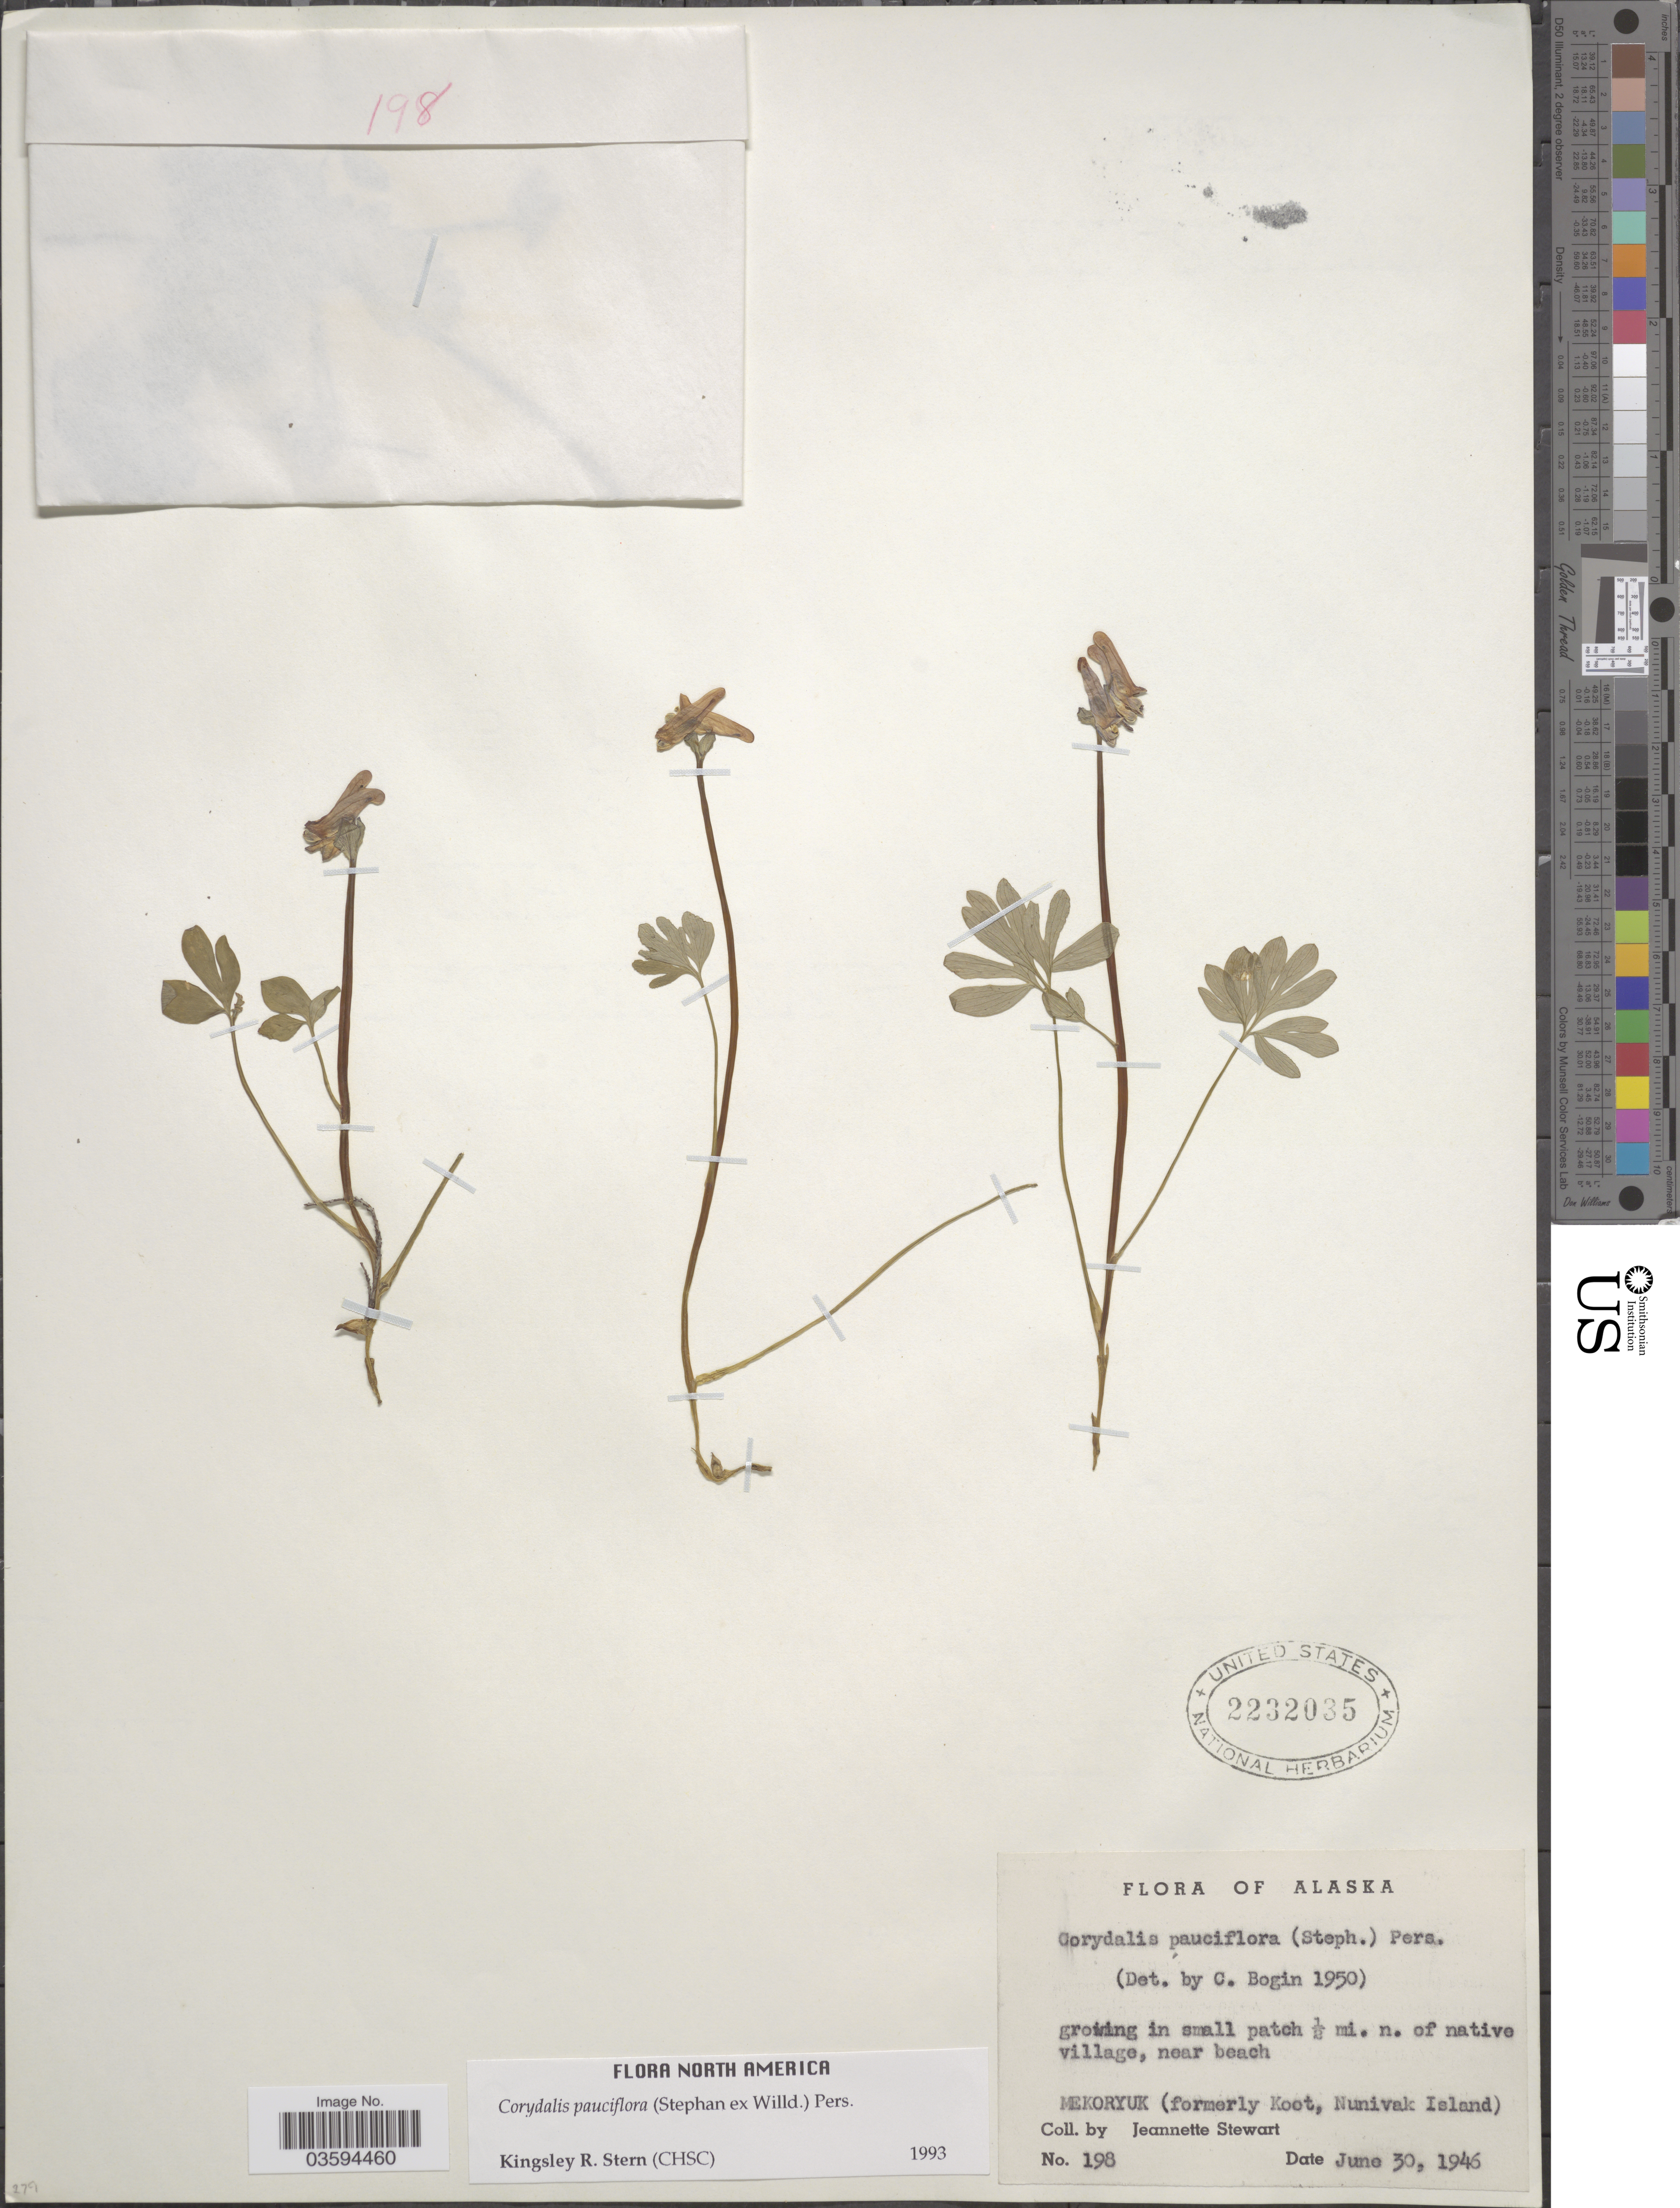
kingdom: Plantae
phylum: Tracheophyta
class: Magnoliopsida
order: Ranunculales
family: Papaveraceae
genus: Corydalis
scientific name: Corydalis pauciflora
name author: (Stephan) Pers.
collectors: J. Stewart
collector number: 198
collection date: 1946-06-30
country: United States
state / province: Alaska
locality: In small patch ½ mi. n. of native village, near beach. Mekoryuk (formerly Koot, Nunivak Island).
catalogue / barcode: US 2232035